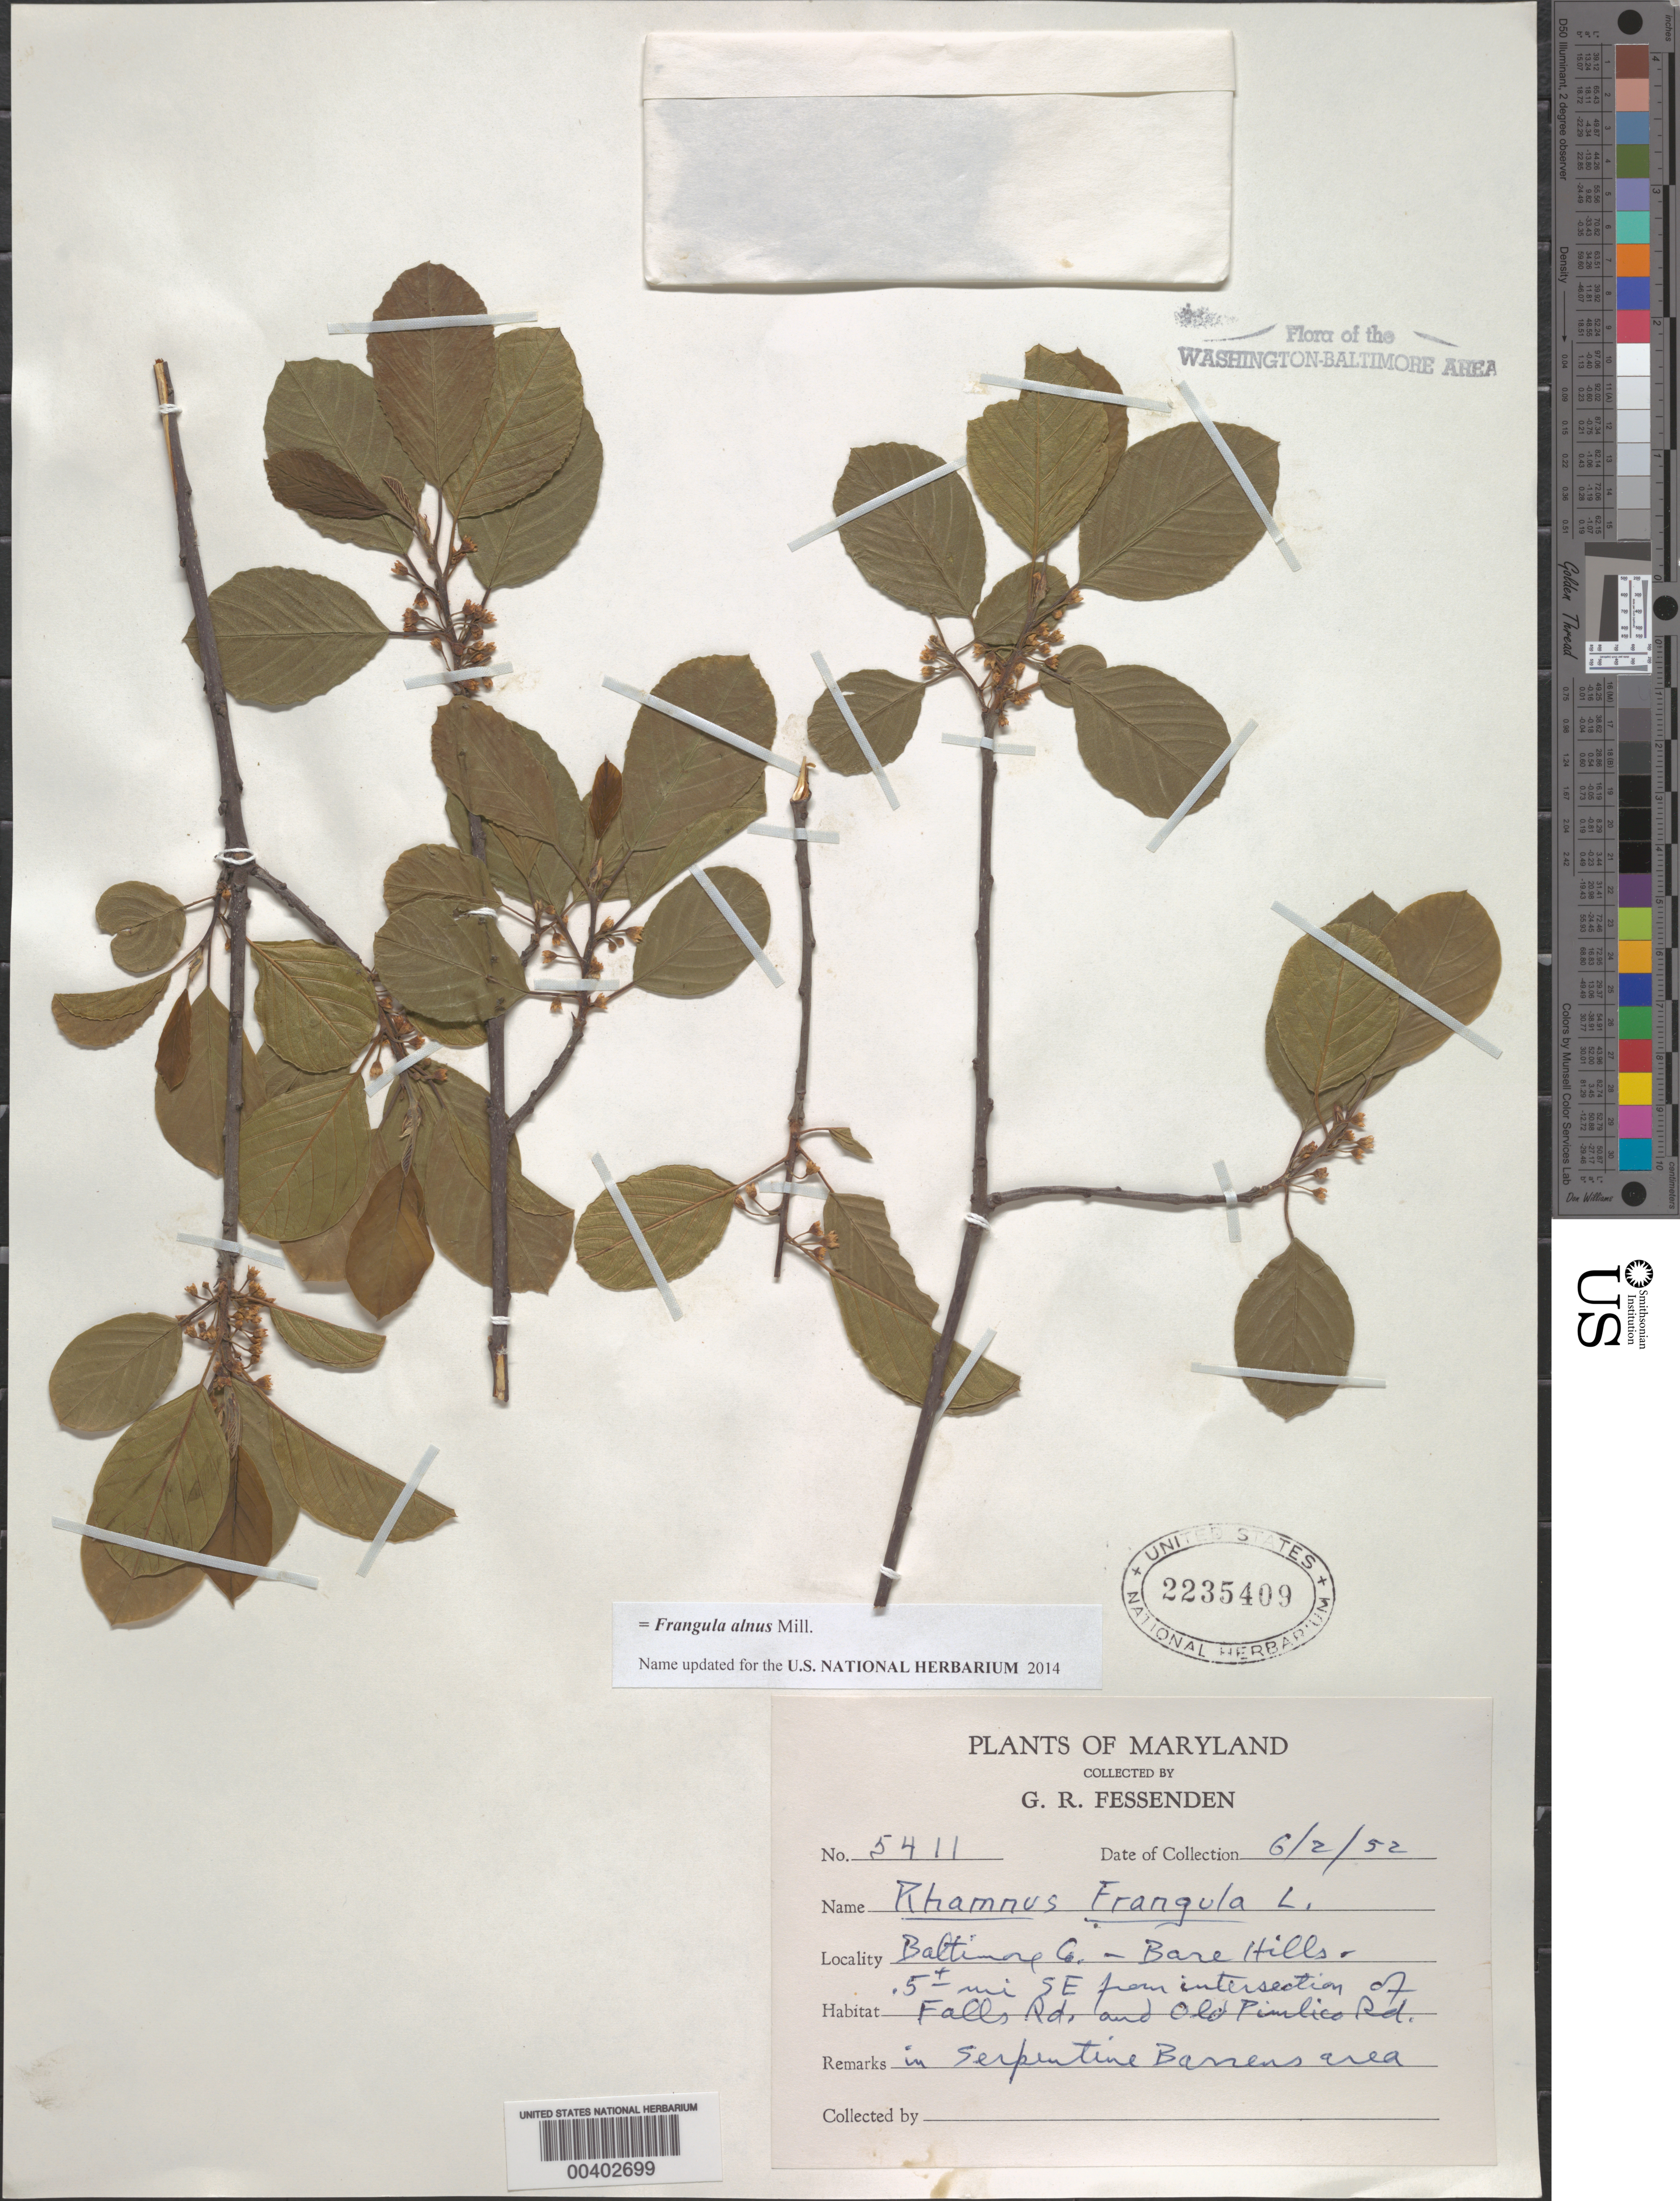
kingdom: Plantae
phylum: Tracheophyta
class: Magnoliopsida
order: Rosales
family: Rhamnaceae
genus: Frangula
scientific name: Frangula alnus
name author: Mill.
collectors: G. Fessenden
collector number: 5411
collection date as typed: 02 Jun 1952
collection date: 1952-06-02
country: United States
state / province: Maryland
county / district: Baltimore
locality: Southeast of Falls road and Old Pimlico road intersection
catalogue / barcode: US 2235409